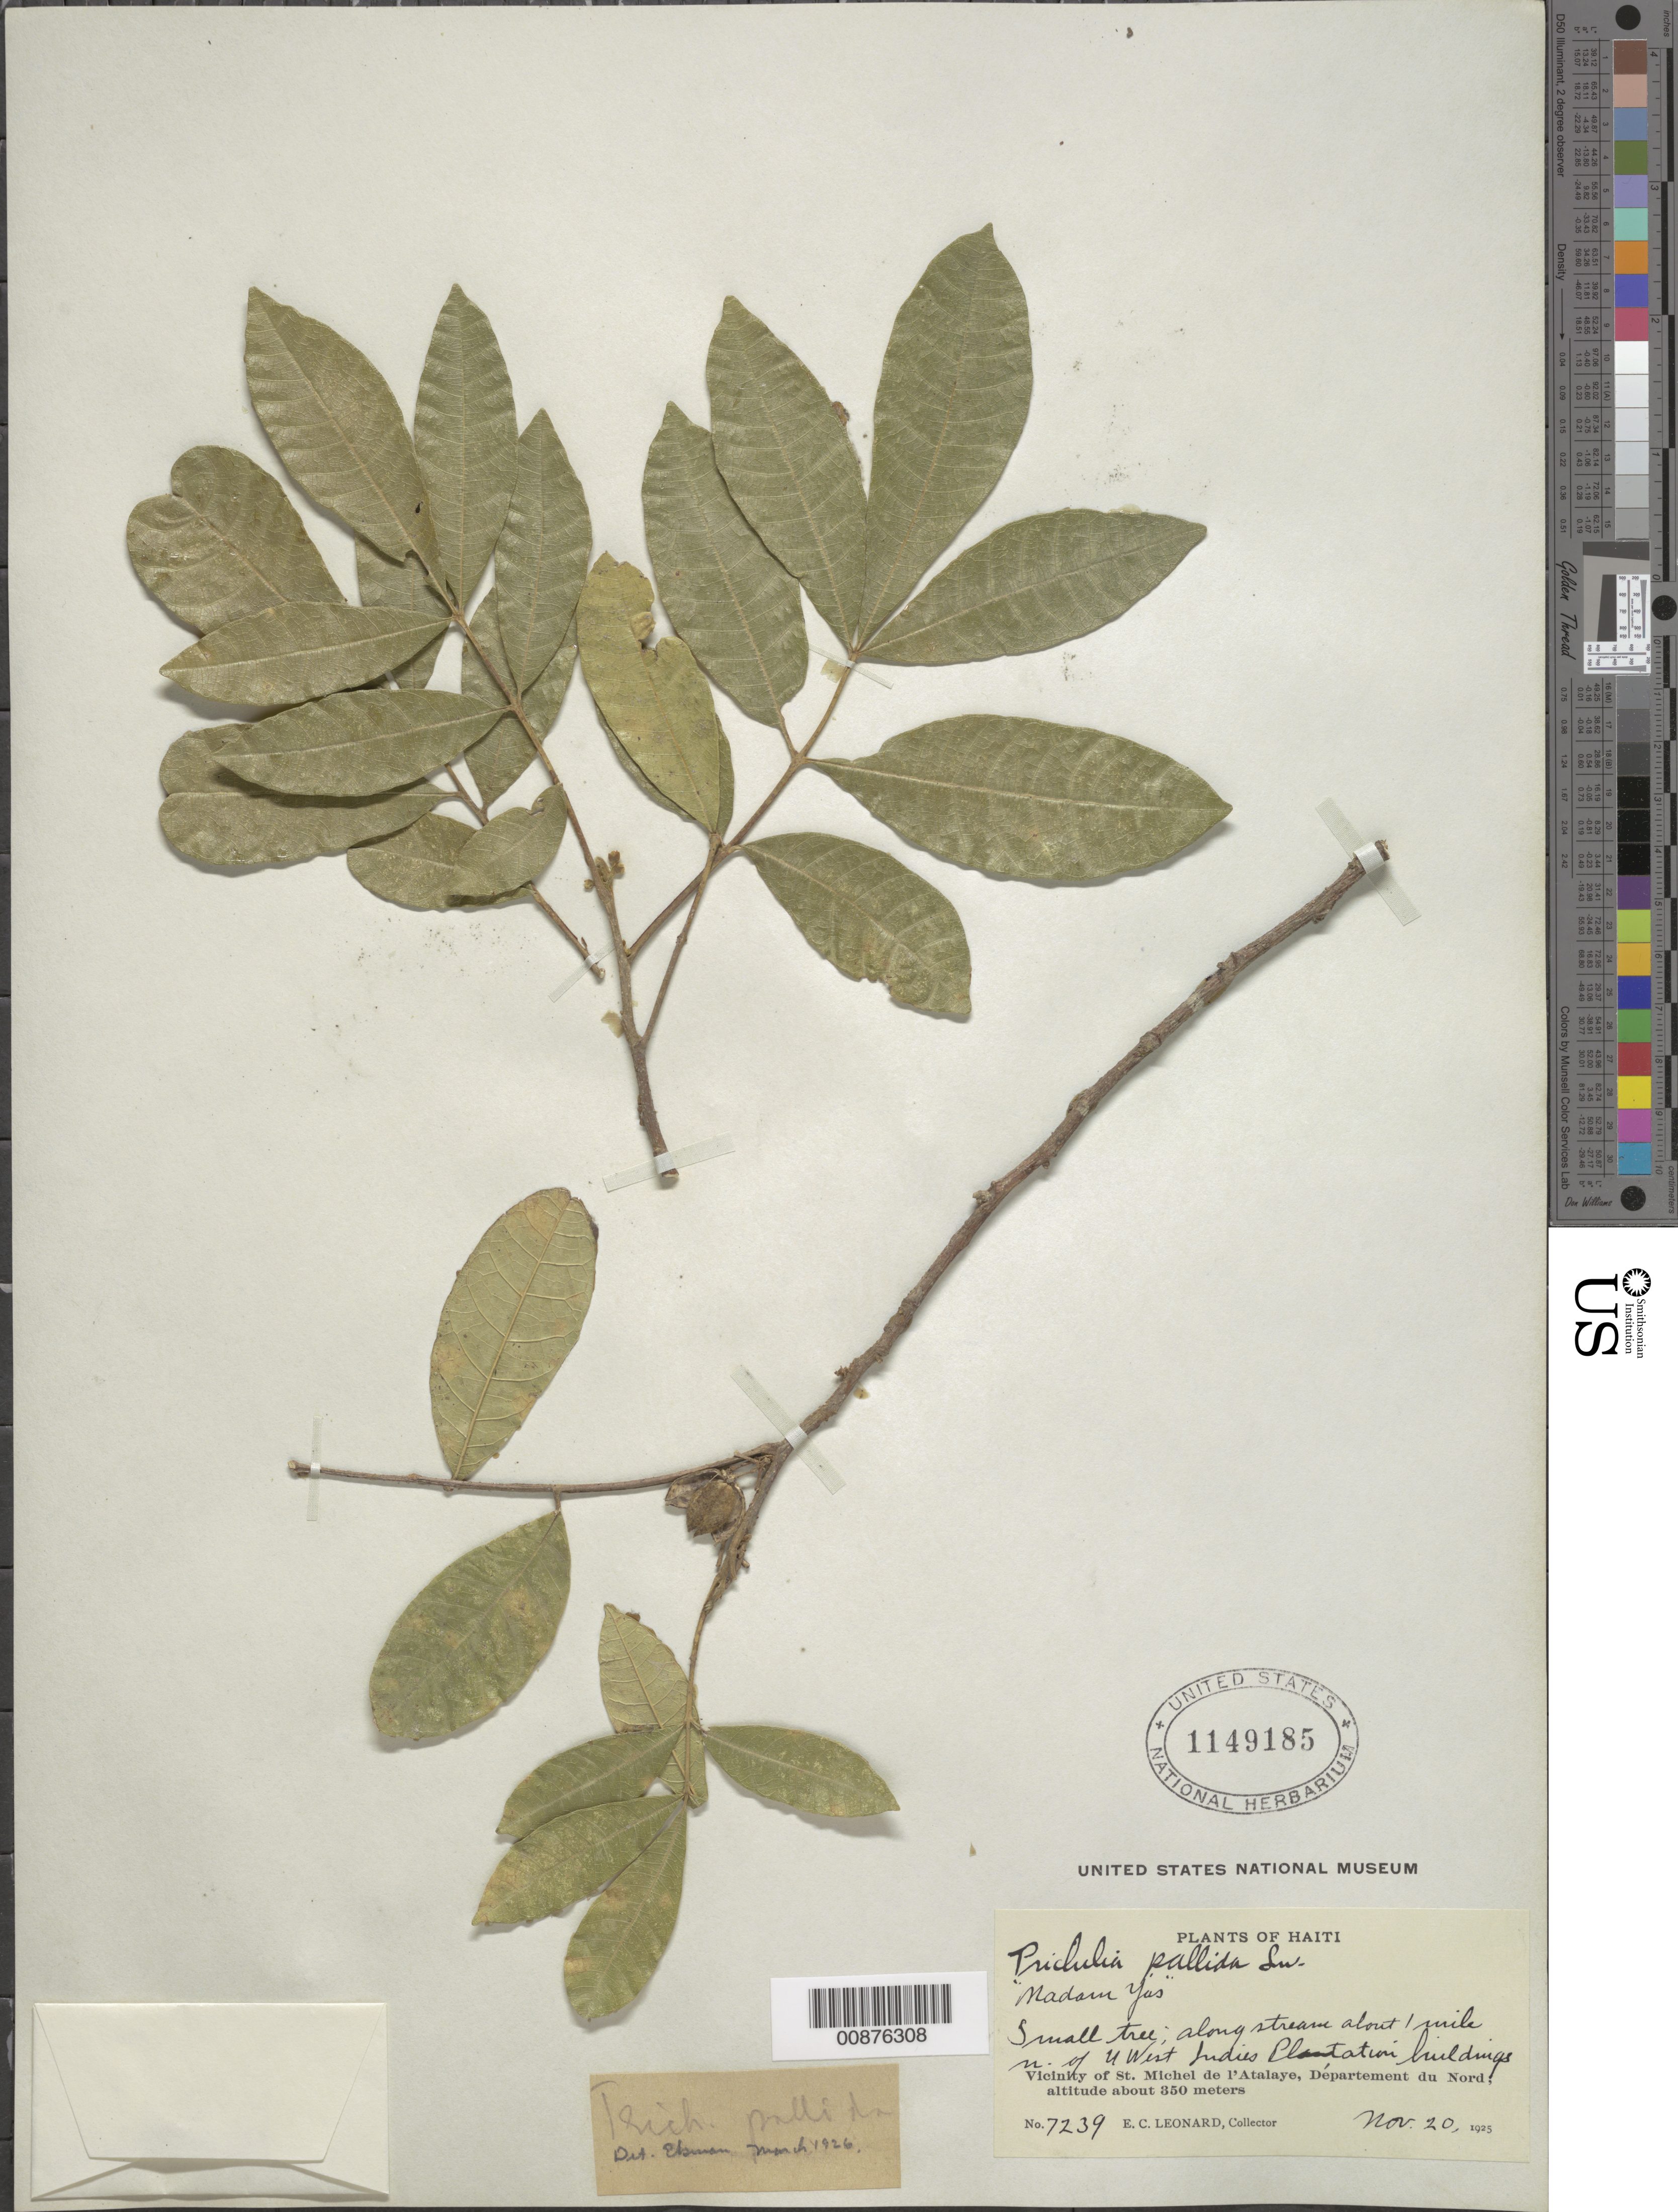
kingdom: Plantae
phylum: Tracheophyta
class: Magnoliopsida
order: Sapindales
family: Meliaceae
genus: Trichilia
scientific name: Trichilia pallida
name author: Sw.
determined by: Ekman, E. L.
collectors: E. C. Leonard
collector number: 7239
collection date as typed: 20 Nov 1925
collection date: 1925-11-20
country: Haiti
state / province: Artibonite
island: Hispaniola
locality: Vicinity of St. Michel de l'Atalaye, about 1 mile N of U West Indies Plantation buildings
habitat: Along stream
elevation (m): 350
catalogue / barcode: US 1149185